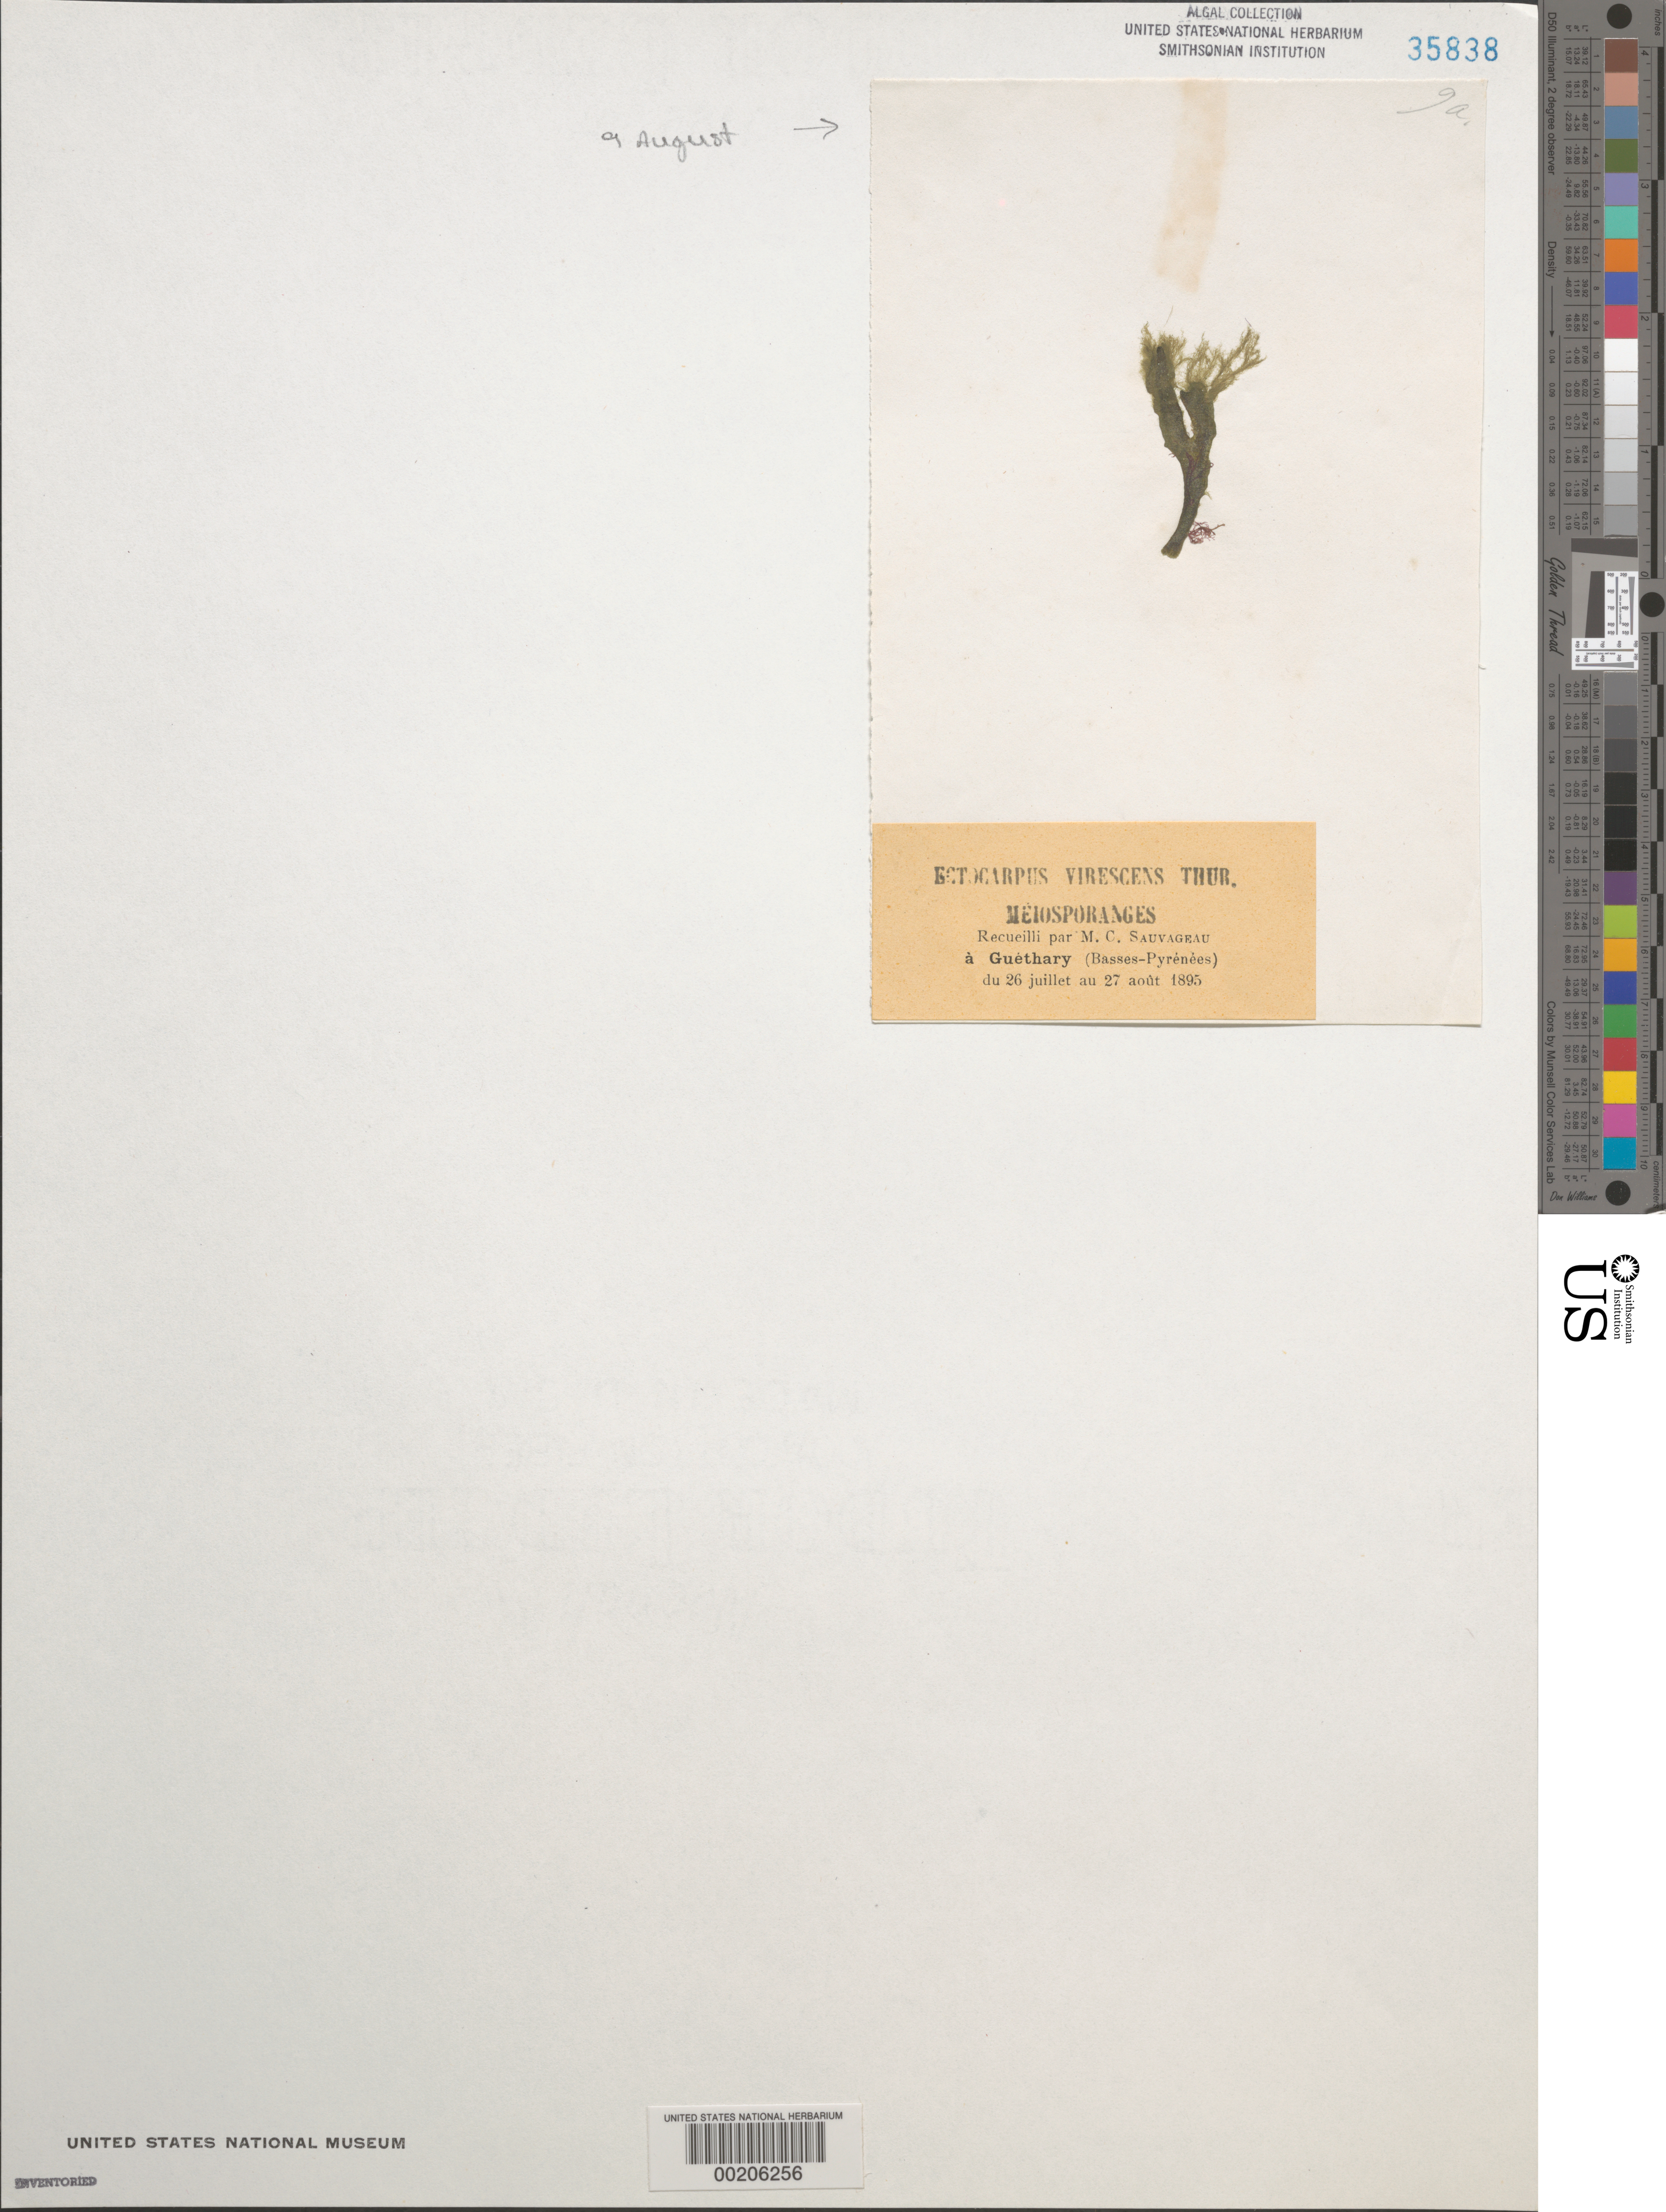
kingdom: Chromista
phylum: Ochrophyta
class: Phaeophyceae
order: Ectocarpales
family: Acinetosporaceae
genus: Feldmannia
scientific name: Feldmannia mitchelliae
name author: (Harv.) H.-S. Kim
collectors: C. F. Sauvageau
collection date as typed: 09 Aug 1895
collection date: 1895-08-09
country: France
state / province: Nouvelle-Aquitaine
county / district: Pyrénées-Atlantiques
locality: Guethary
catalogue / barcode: US 35838